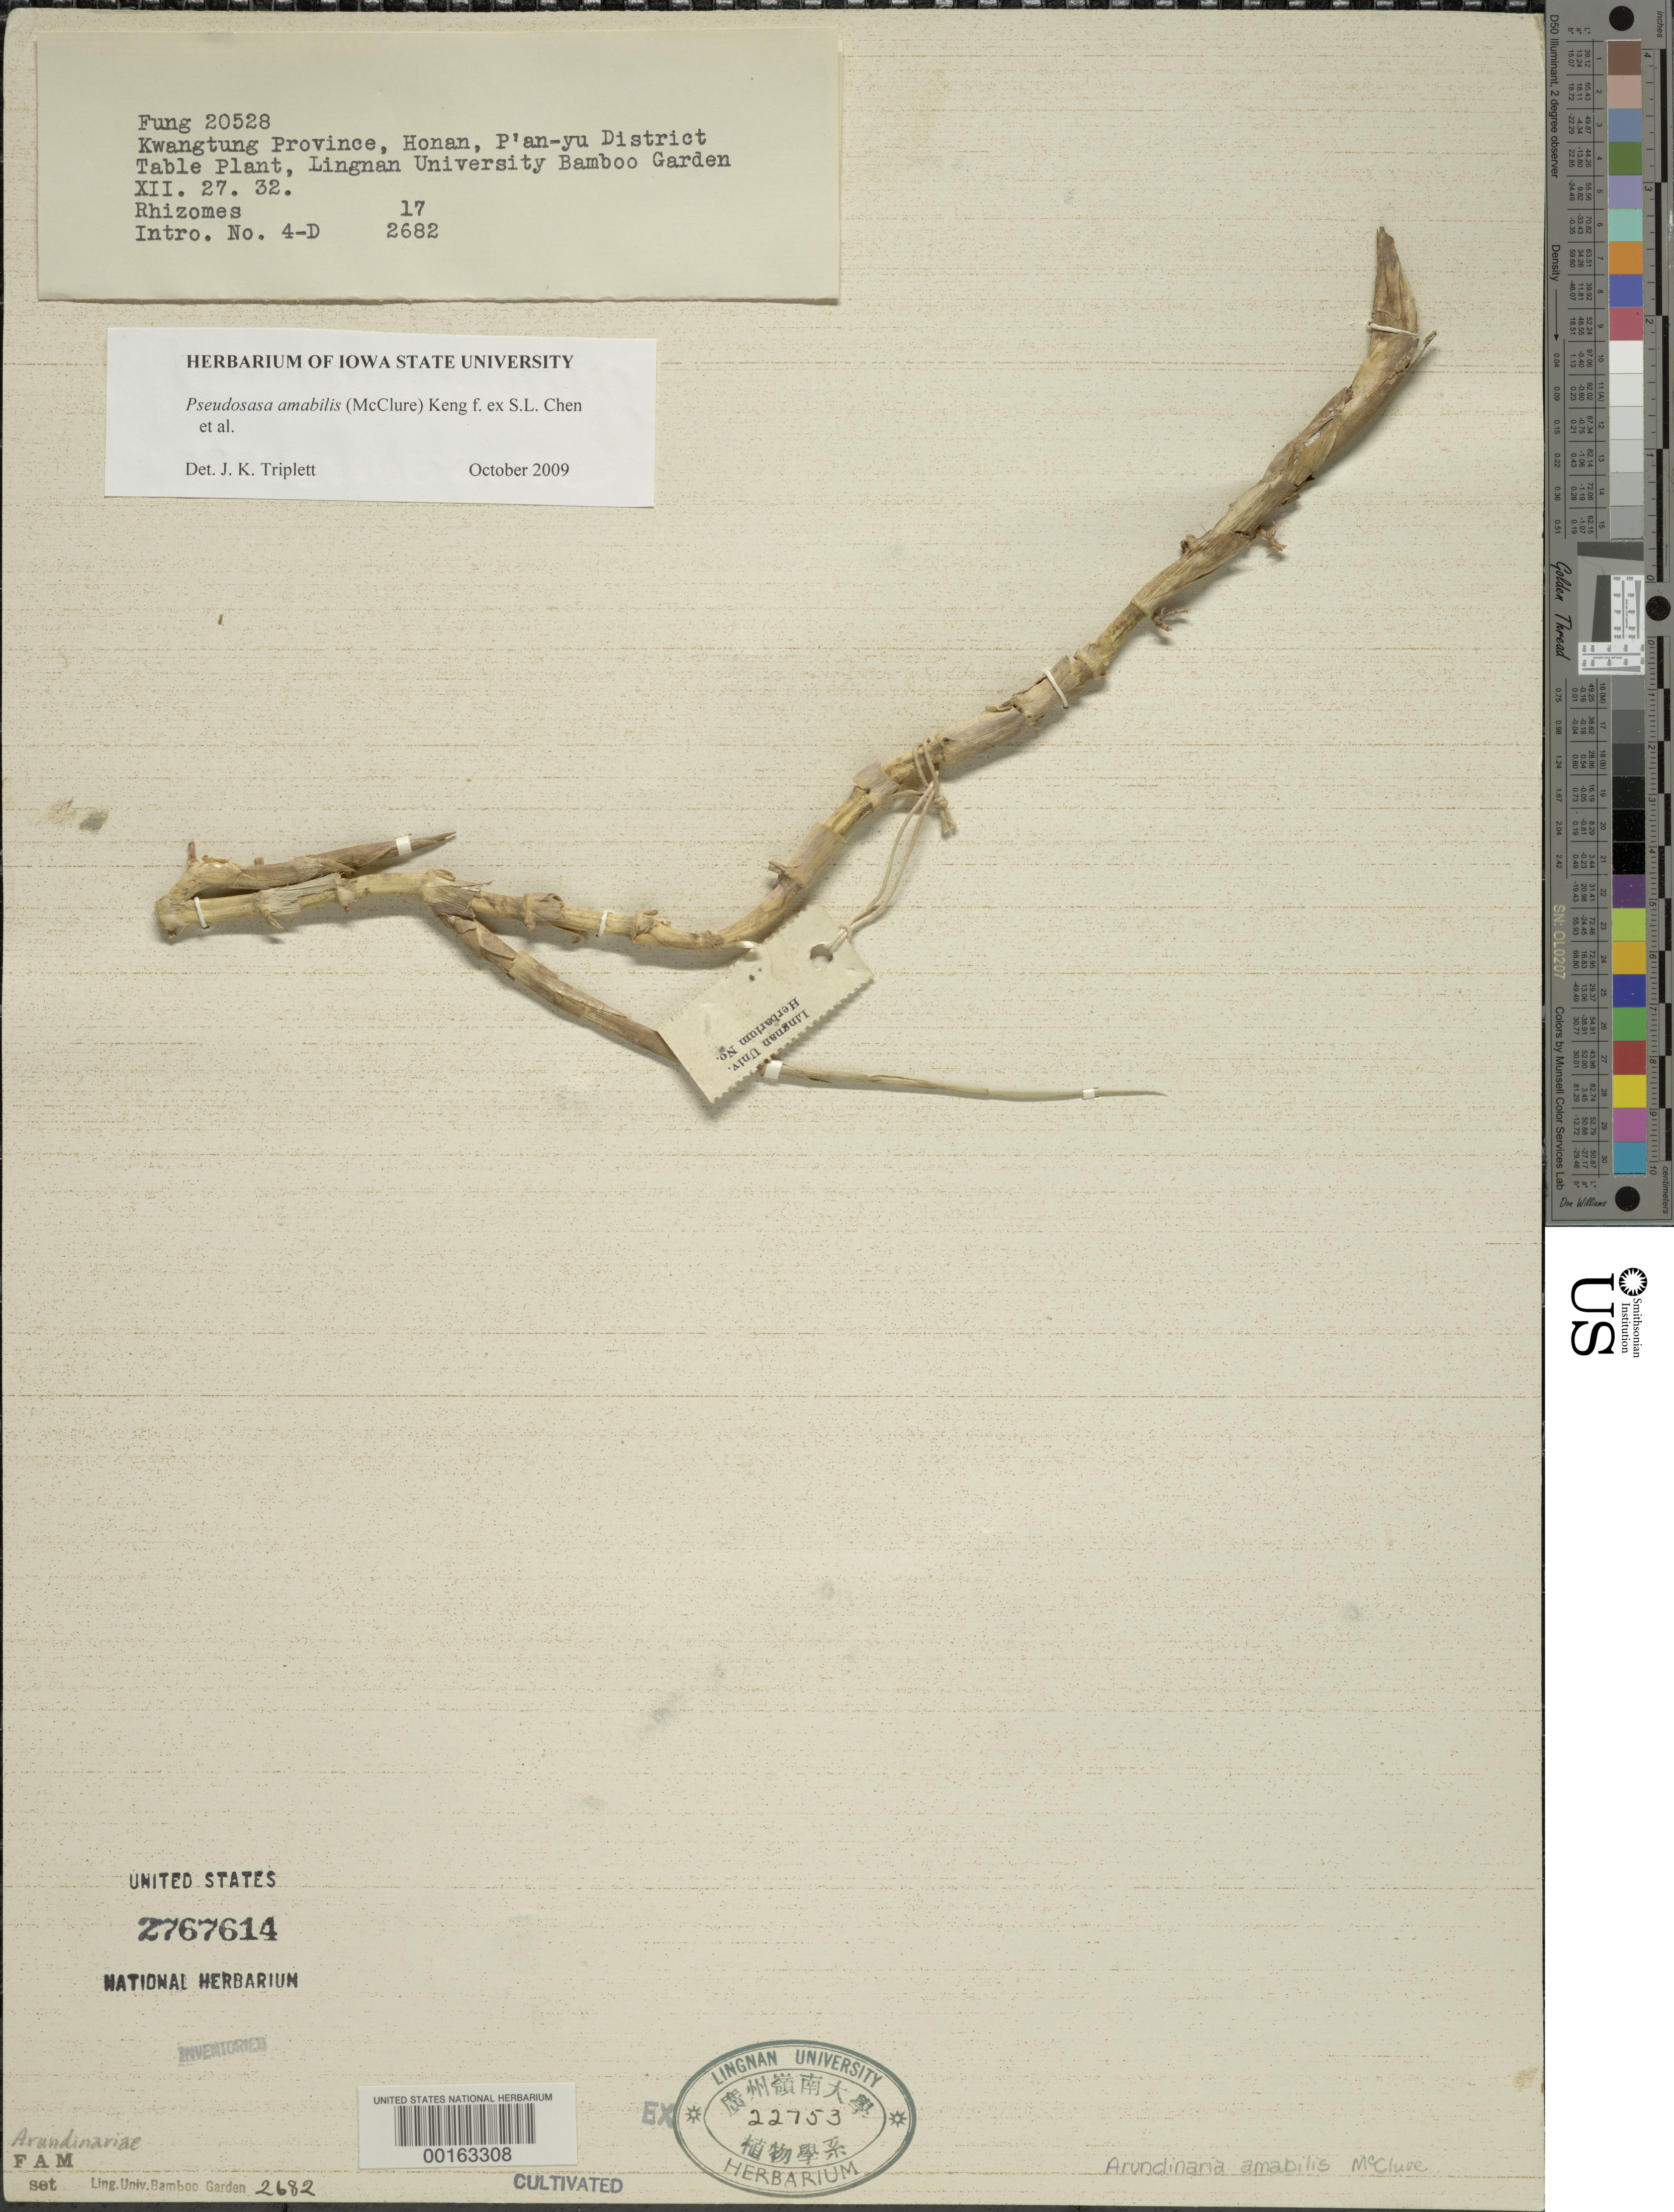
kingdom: Plantae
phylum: Tracheophyta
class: Liliopsida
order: Poales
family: Poaceae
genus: Pseudosasa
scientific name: Pseudosasa amabilis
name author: (McClure) Keng f.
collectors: H. L. Fung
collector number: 20528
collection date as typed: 27 Dec 1932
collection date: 1932-12-27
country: China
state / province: Guangdong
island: Honan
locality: Lingnan Univ. Bamboo Garden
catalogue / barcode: US 2767614